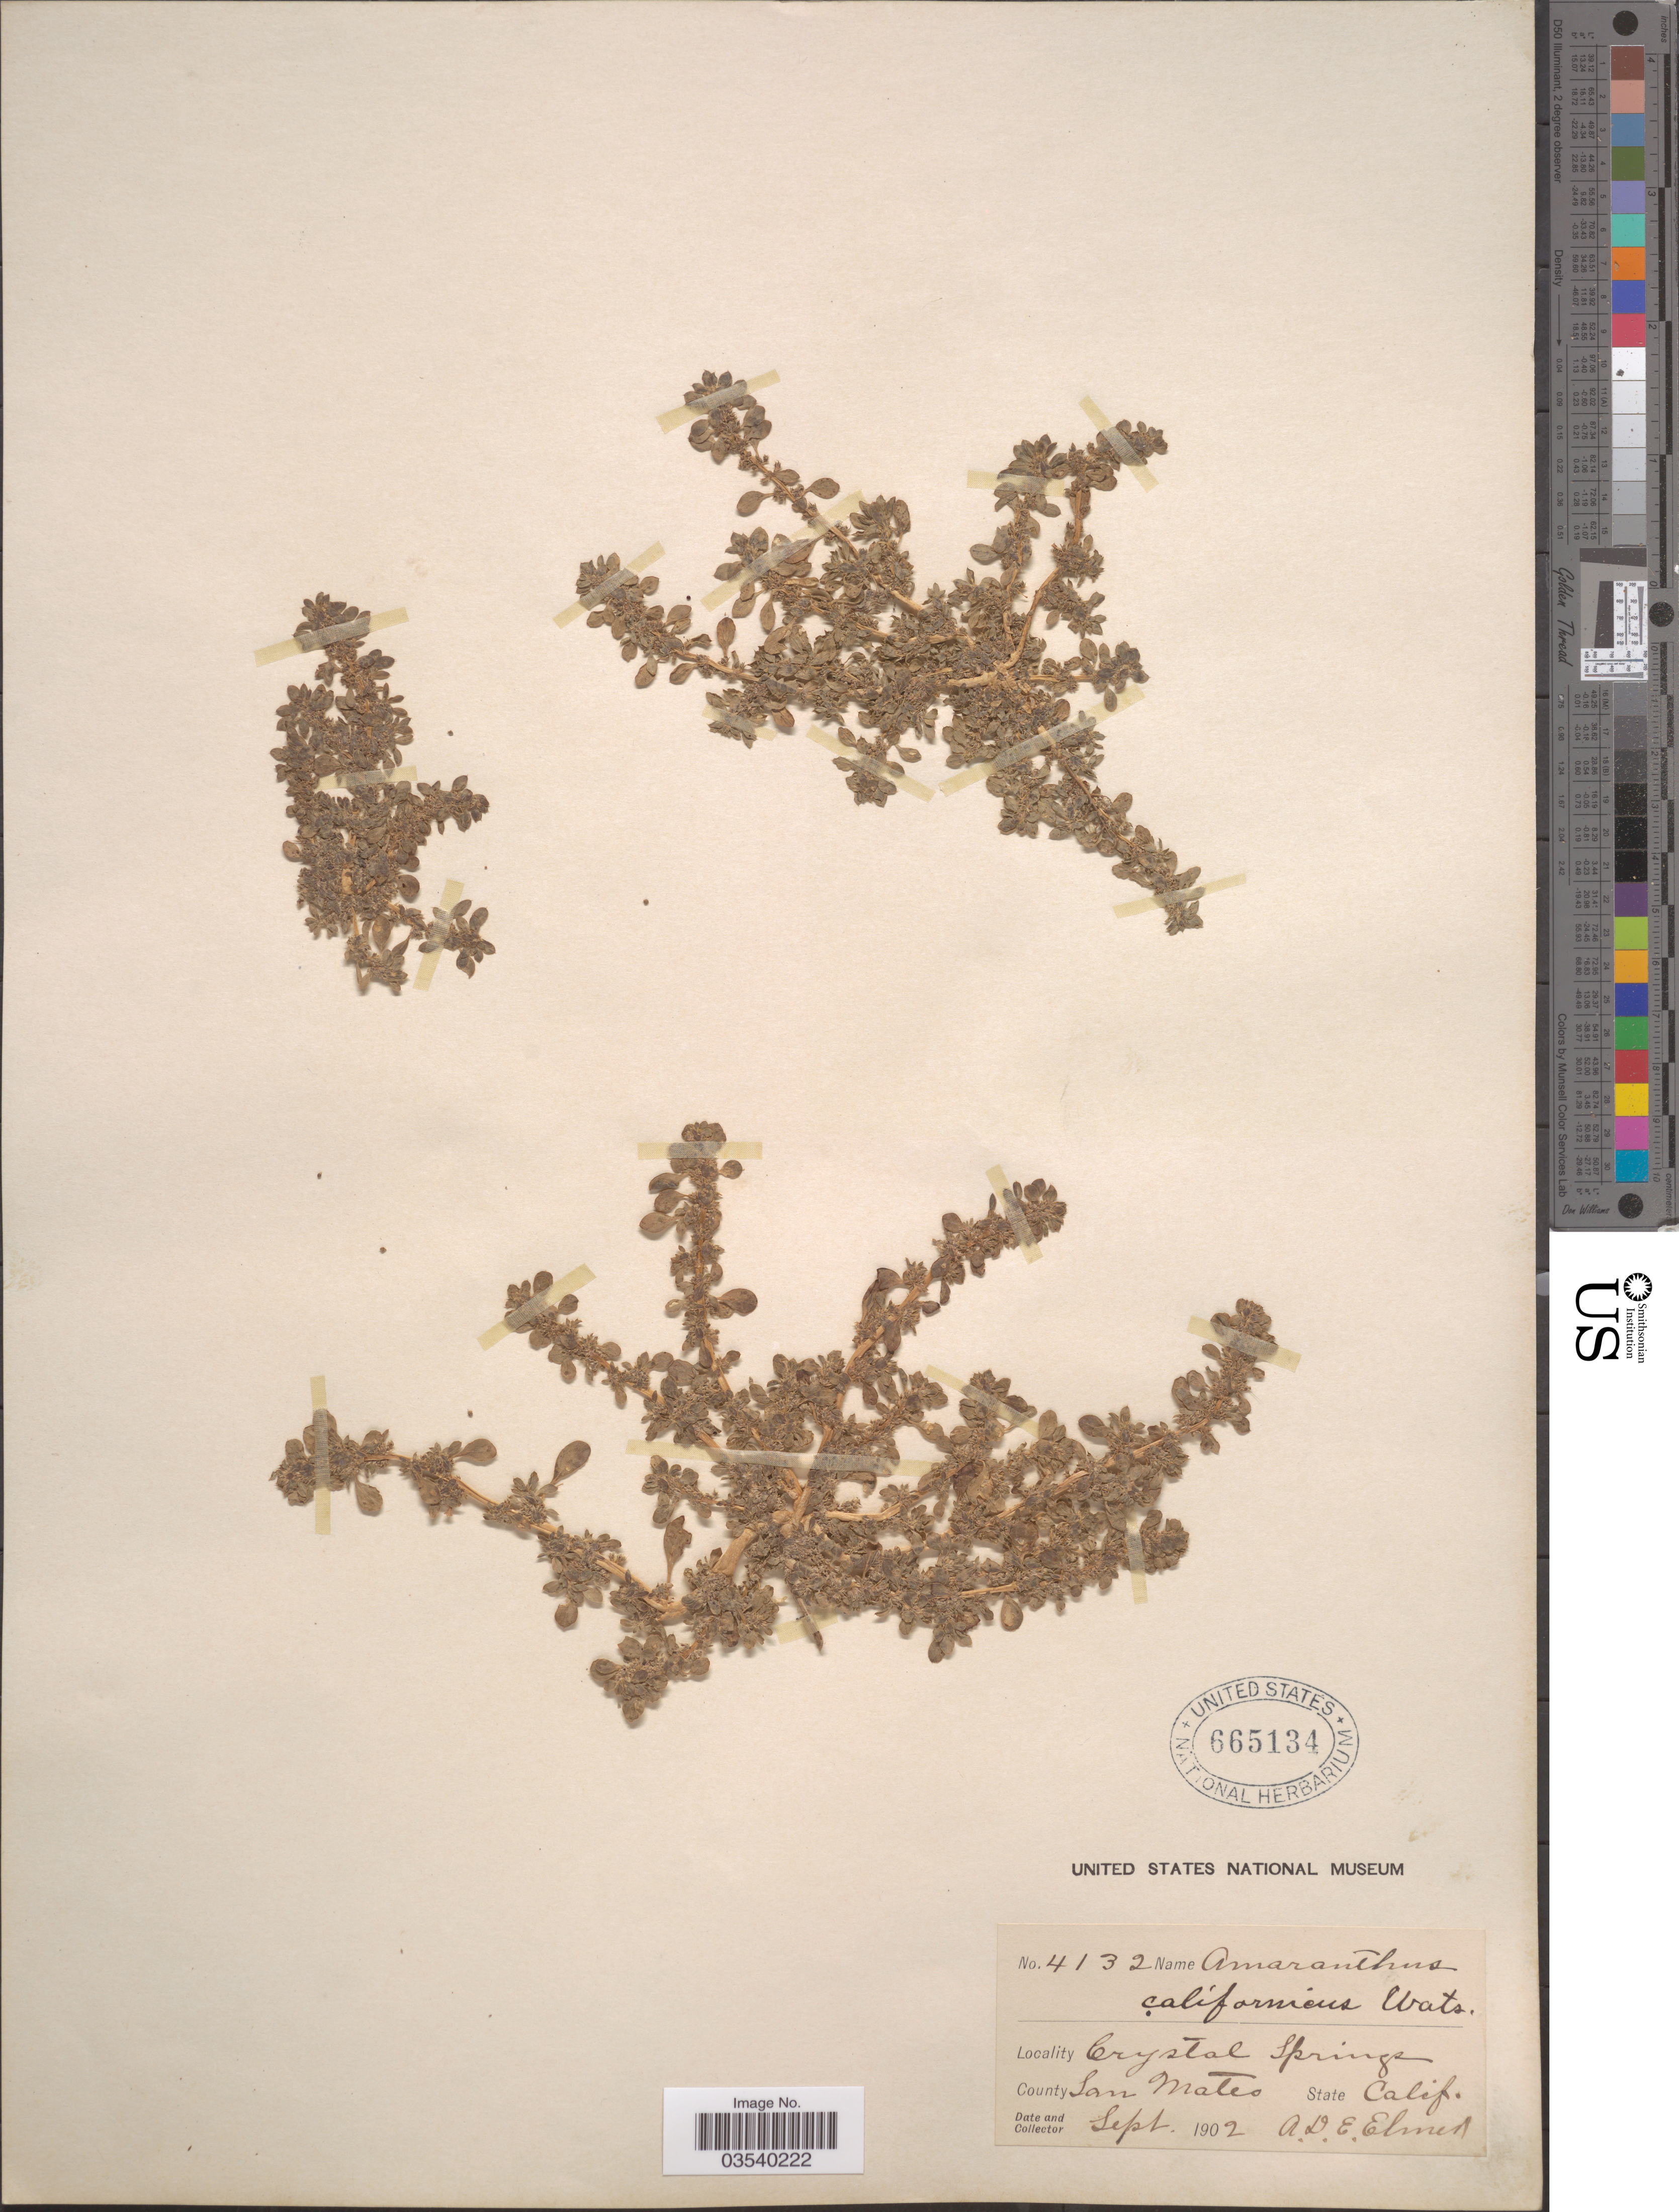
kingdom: Plantae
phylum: Tracheophyta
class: Magnoliopsida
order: Caryophyllales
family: Amaranthaceae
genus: Amaranthus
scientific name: Amaranthus californicus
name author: (Moq.) S. Watson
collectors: A. D. E. Elmer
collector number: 4132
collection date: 1902-09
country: United States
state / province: California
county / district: San Mateo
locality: Crystal Springs. County San Mateo.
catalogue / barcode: US 665134